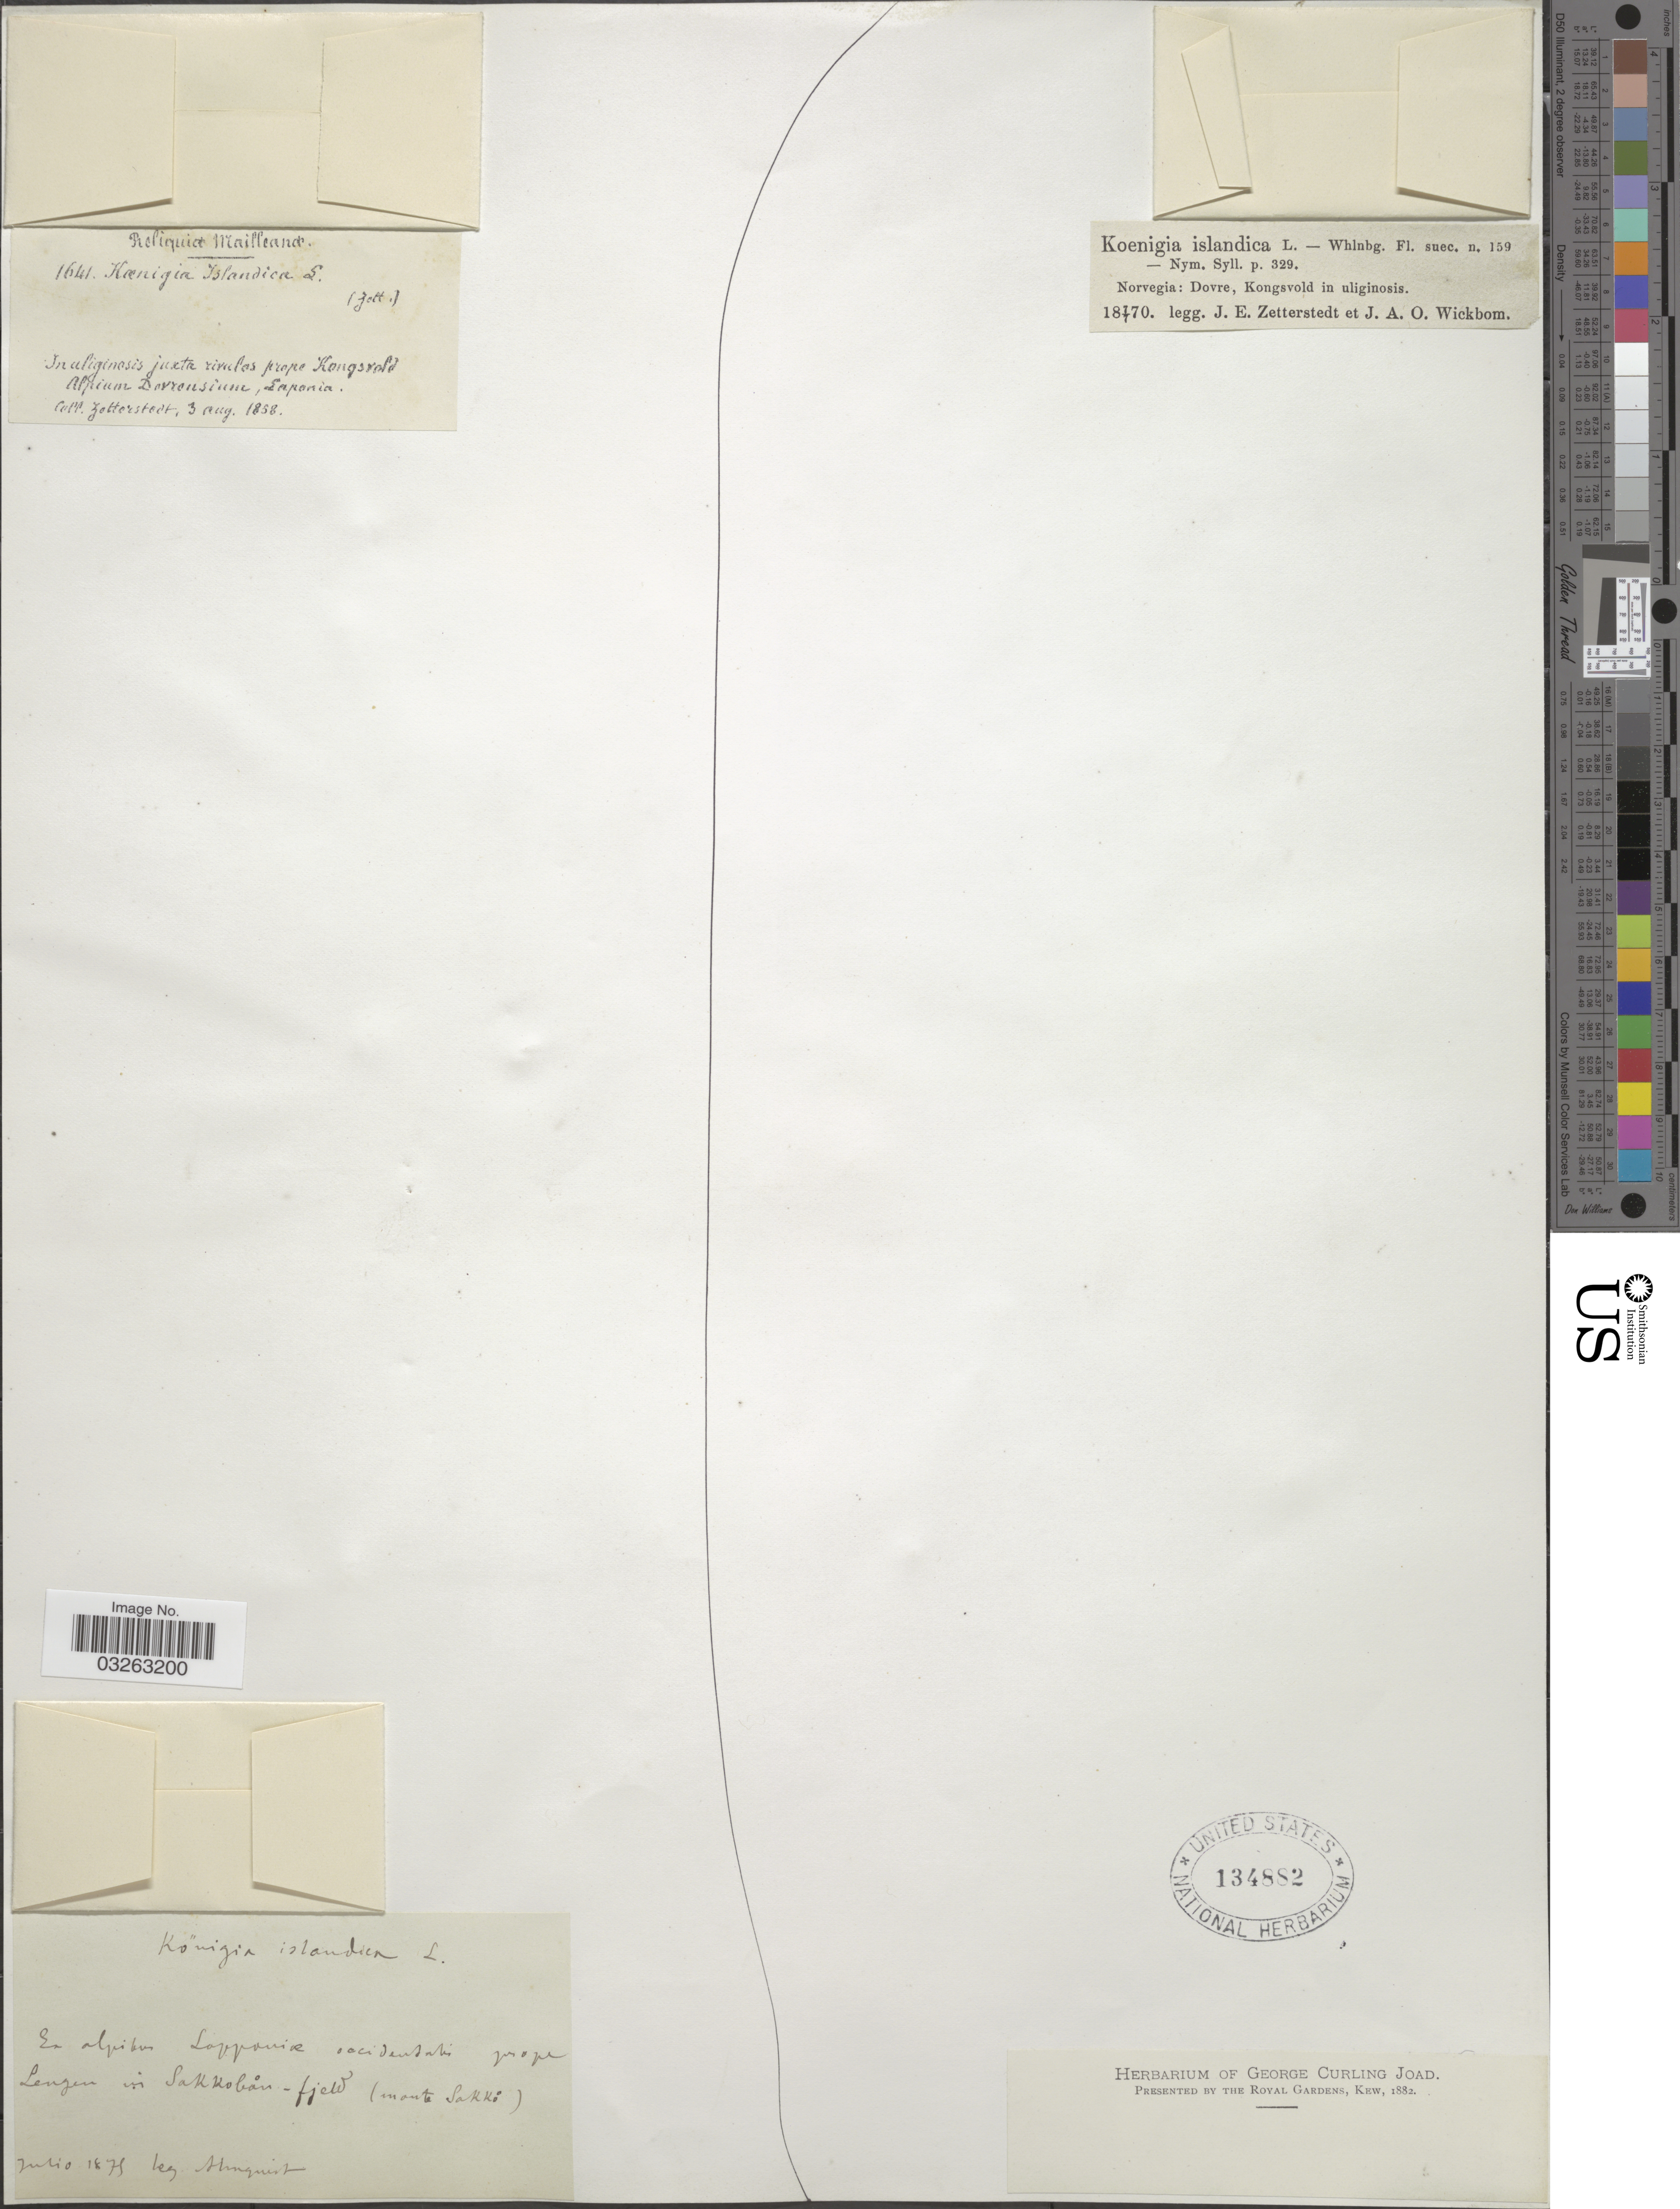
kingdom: Plantae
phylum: Tracheophyta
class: Magnoliopsida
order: Caryophyllales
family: Polygonaceae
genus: Koenigia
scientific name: Koenigia islandica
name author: L.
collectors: Almquist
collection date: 1875-07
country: Finland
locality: En alpibus Lapponiae occidentalis prope Lengen in Sakkoban-fjeld (monte Sakki).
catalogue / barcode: US 134882